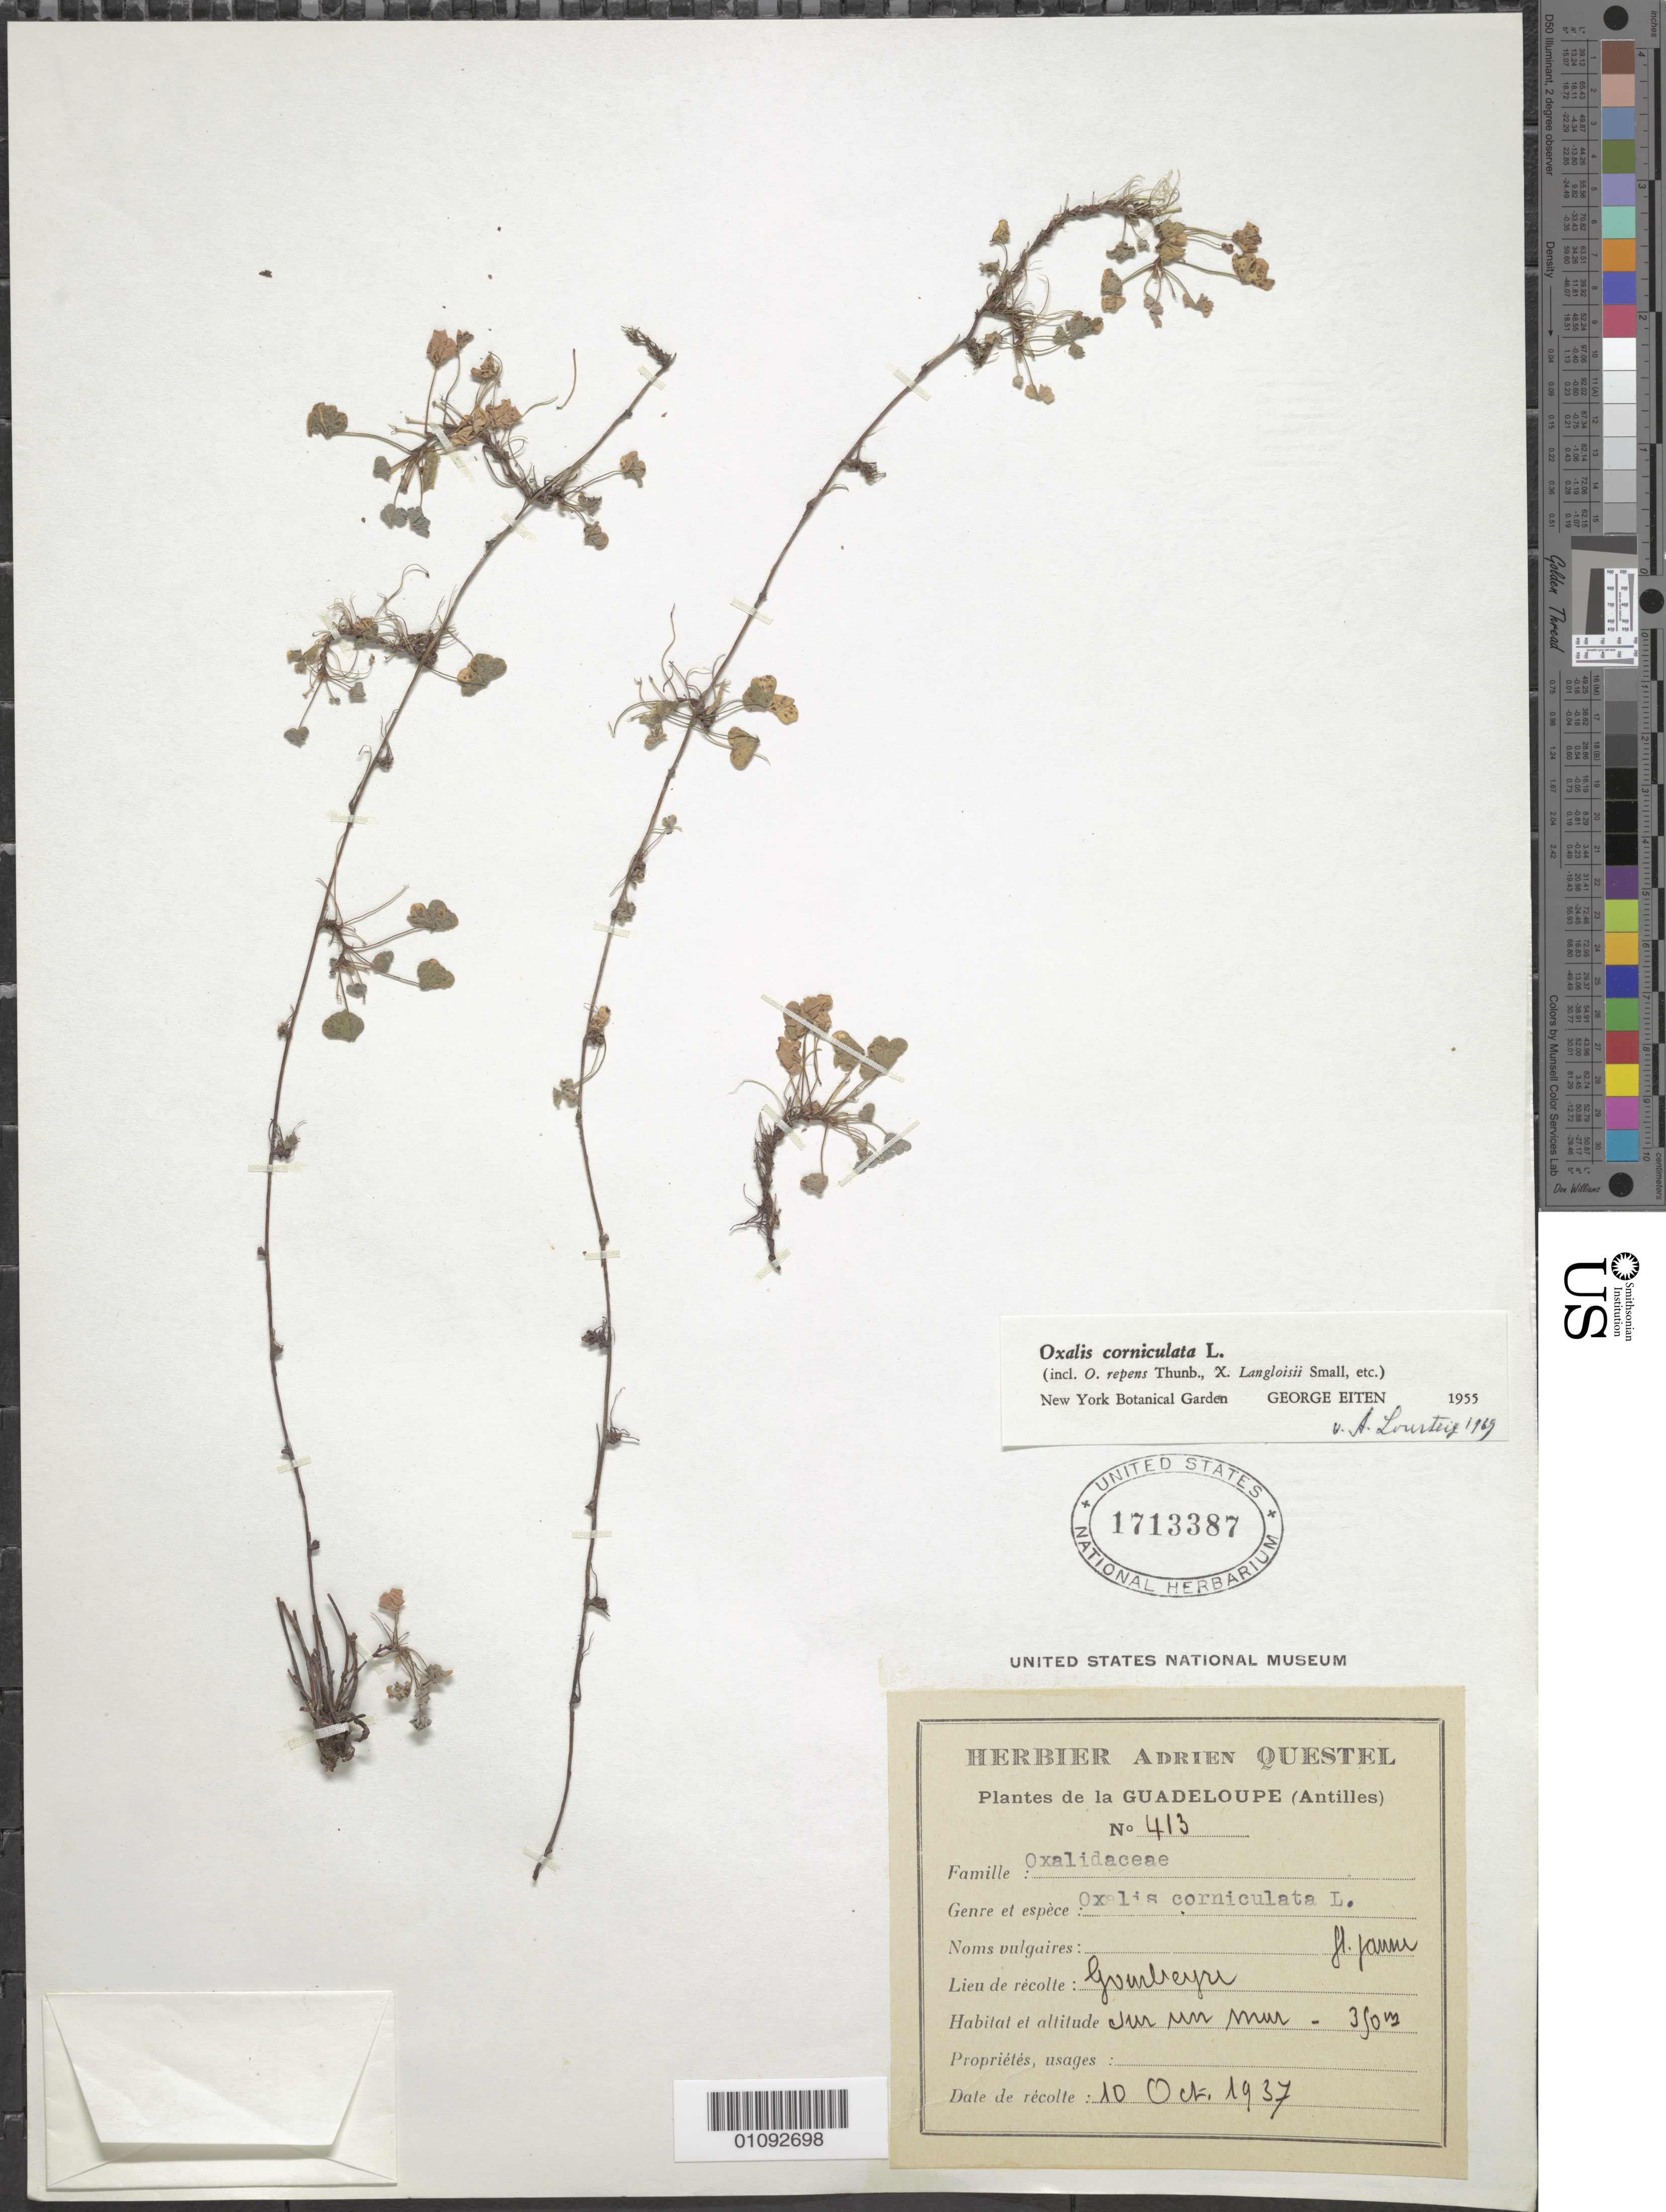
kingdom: Plantae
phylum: Tracheophyta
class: Magnoliopsida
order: Oxalidales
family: Oxalidaceae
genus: Oxalis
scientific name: Oxalis corniculata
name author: L.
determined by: Lourteig, A.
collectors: A. Questel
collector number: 413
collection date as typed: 10 Oct 1937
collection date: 1937-10-10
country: Guadeloupe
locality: Gombeyu(?)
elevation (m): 350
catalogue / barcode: US 1713387